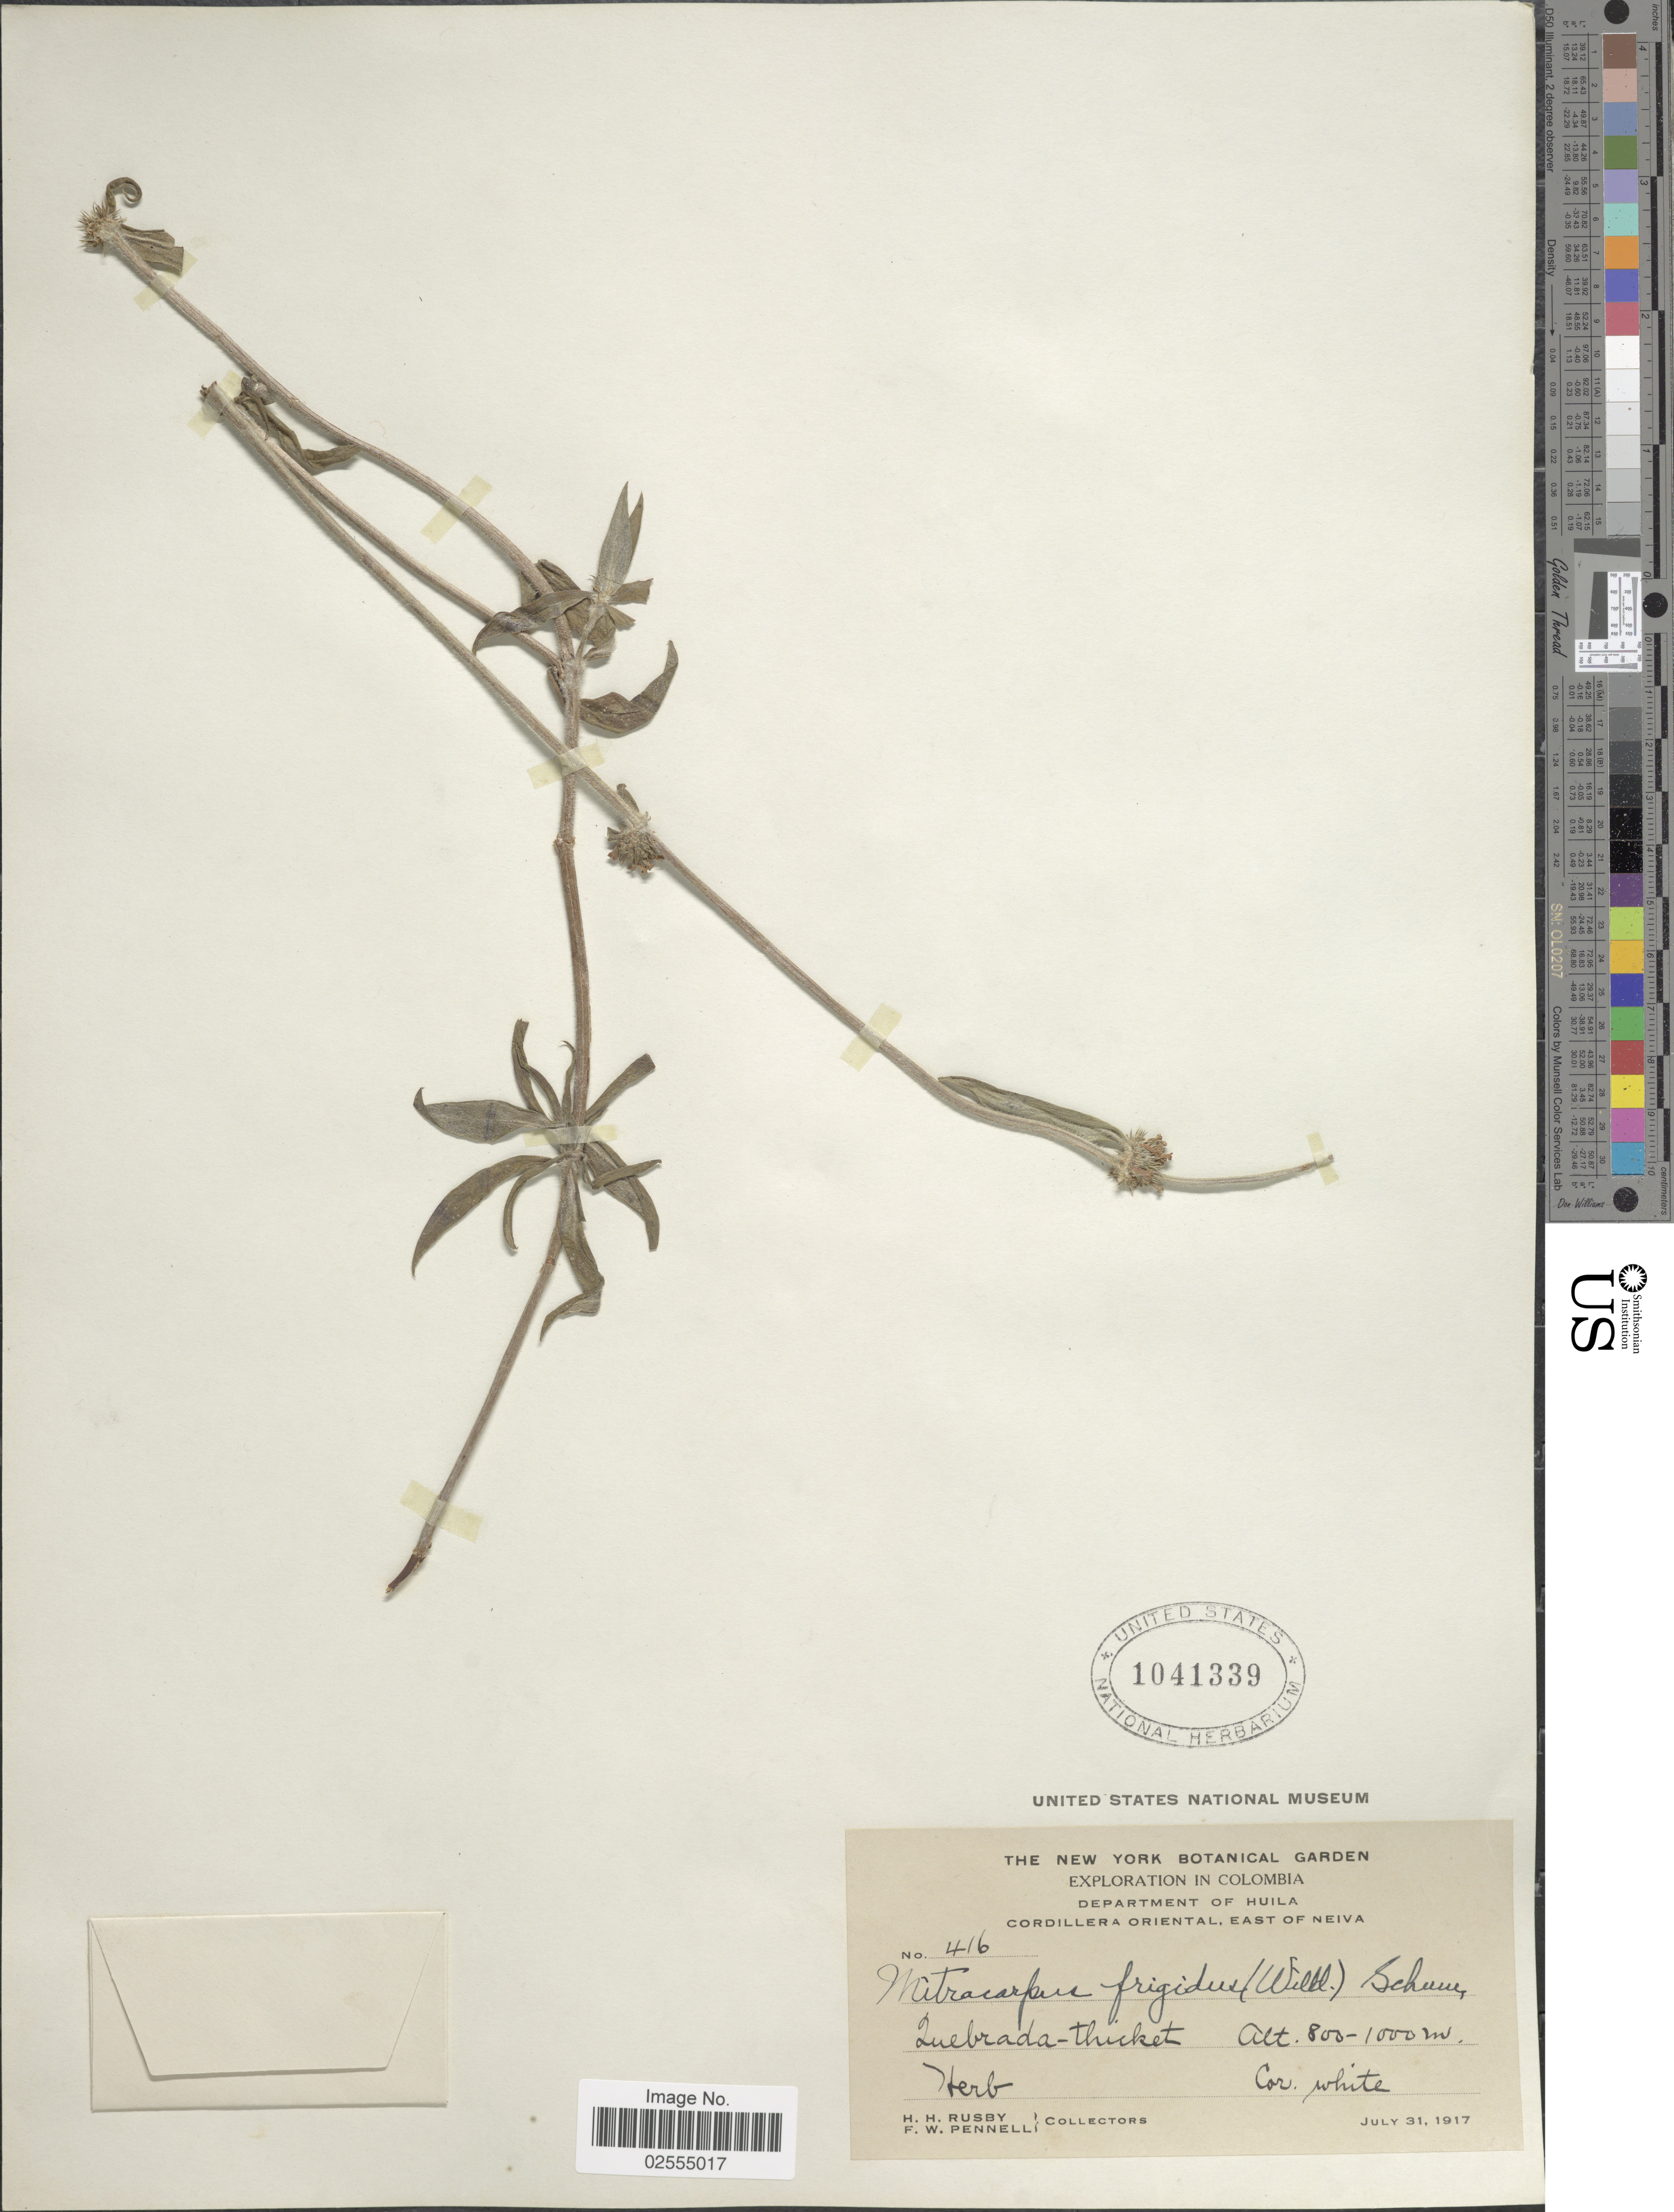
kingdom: Plantae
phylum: Tracheophyta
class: Magnoliopsida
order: Gentianales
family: Rubiaceae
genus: Mitracarpus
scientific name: Mitracarpus frigidus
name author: (Willd. ex Roem. & Schult.) K. Schum.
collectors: H. H. Rusby & F. W. Pennell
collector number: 416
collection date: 1917-07-31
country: Colombia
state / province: Huila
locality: Cordillera Oriental, East of Neiva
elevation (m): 800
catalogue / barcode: US 1041339